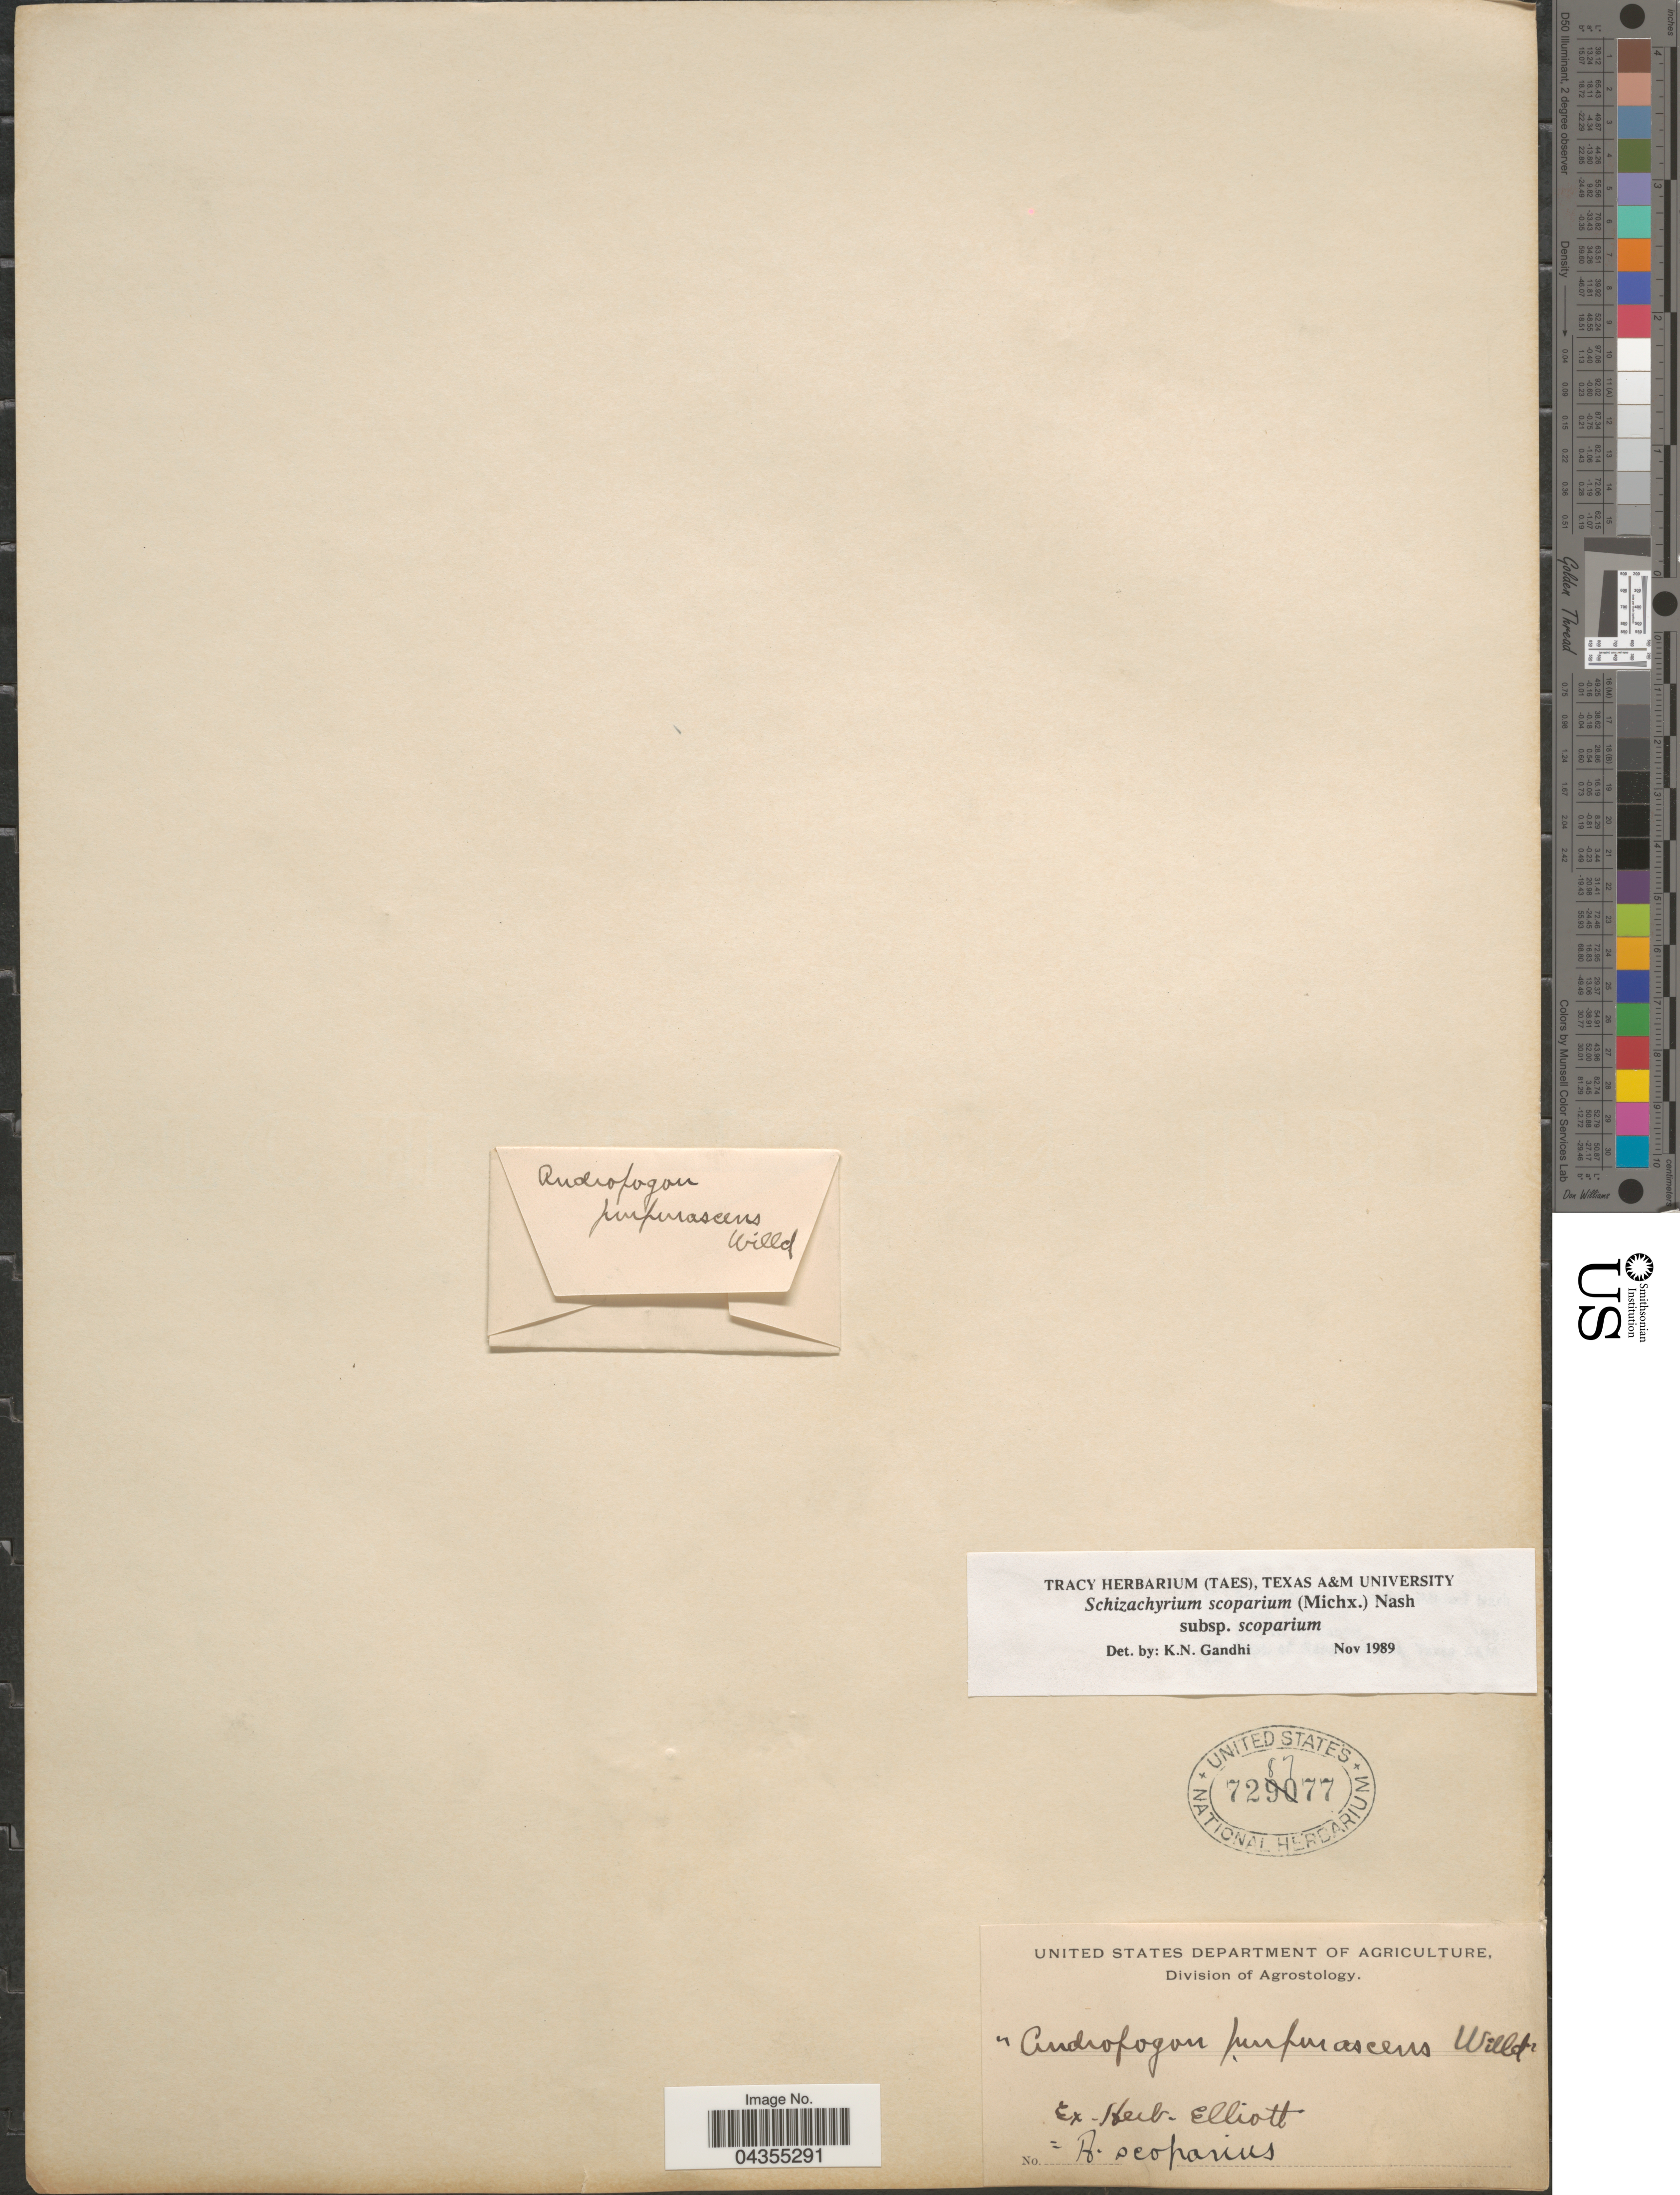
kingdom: Plantae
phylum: Tracheophyta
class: Liliopsida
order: Poales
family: Poaceae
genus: Schizachyrium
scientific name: Schizachyrium scoparium var. scoparium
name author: (Michx.) Nash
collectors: ex herb. Elliott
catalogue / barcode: US 728777